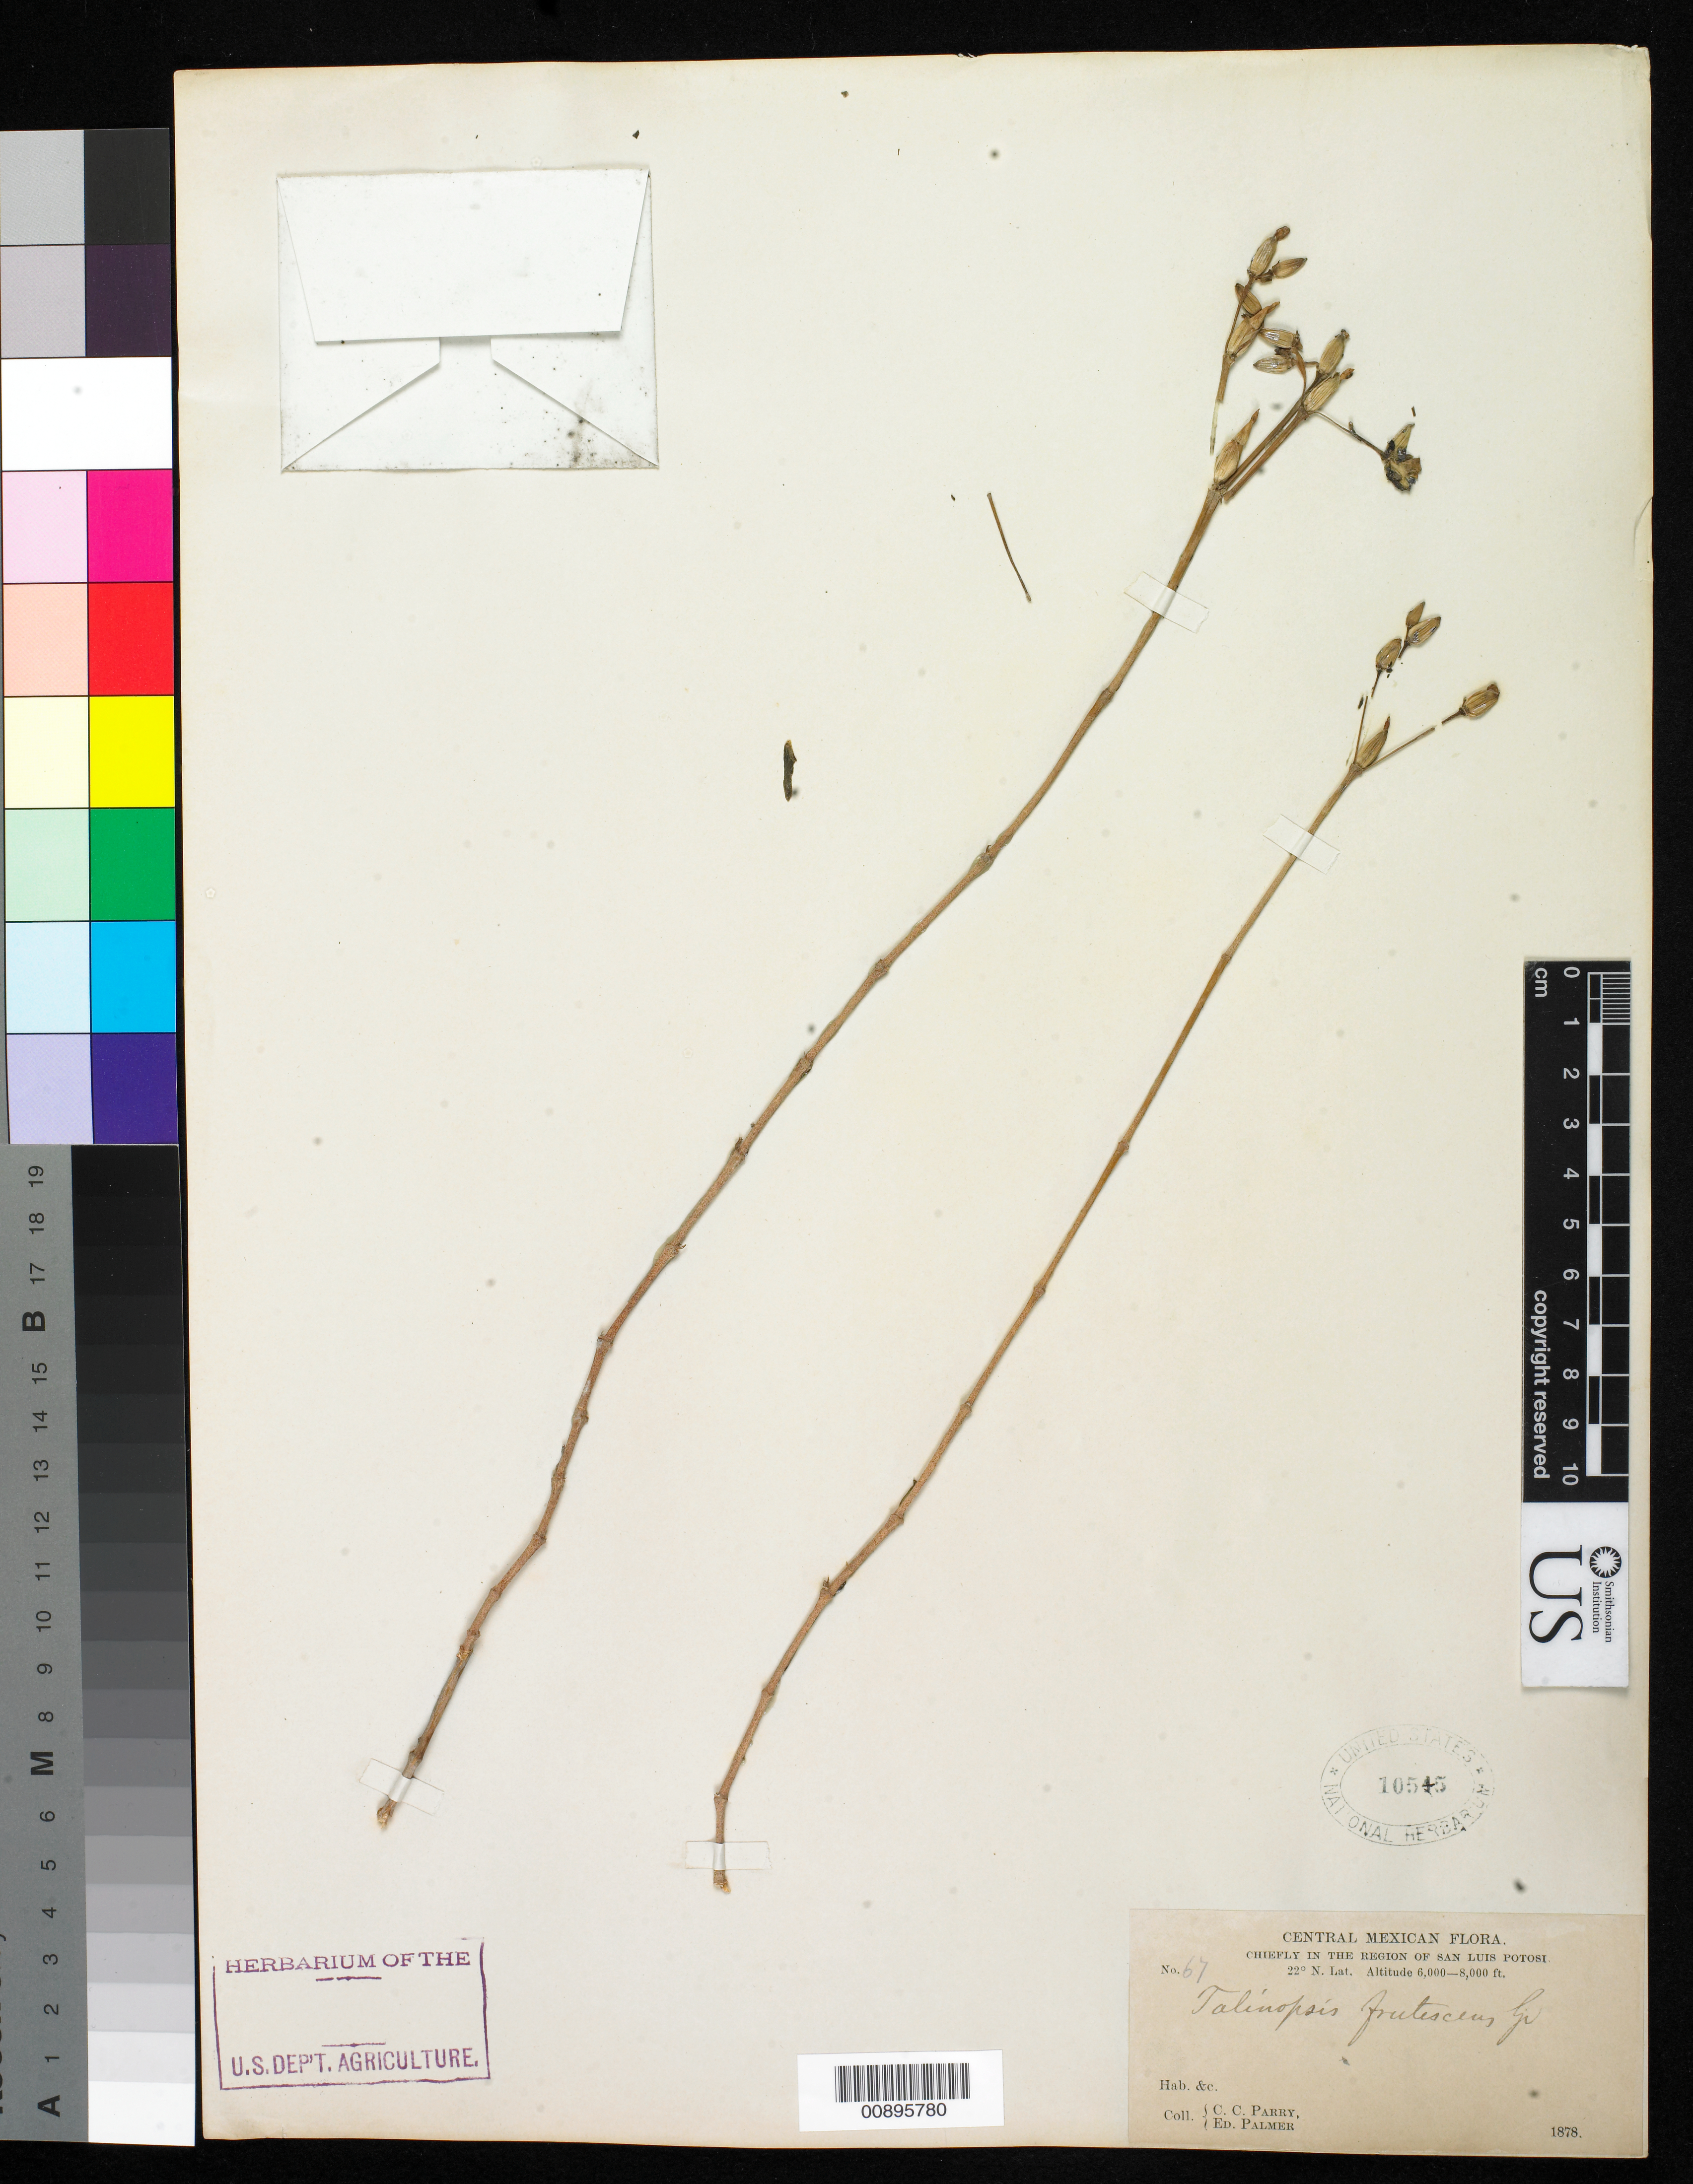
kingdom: Plantae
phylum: Tracheophyta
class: Magnoliopsida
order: Caryophyllales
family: Anacampserotaceae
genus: Talinopsis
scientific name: Talinopsis frutescens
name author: A. Gray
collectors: C. C. Parry & E. Palmer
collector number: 67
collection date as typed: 1878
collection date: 1878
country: Mexico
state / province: San Luis Potosí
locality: Chiefly in the region of San Luis Potosí.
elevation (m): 1829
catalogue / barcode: US 10545